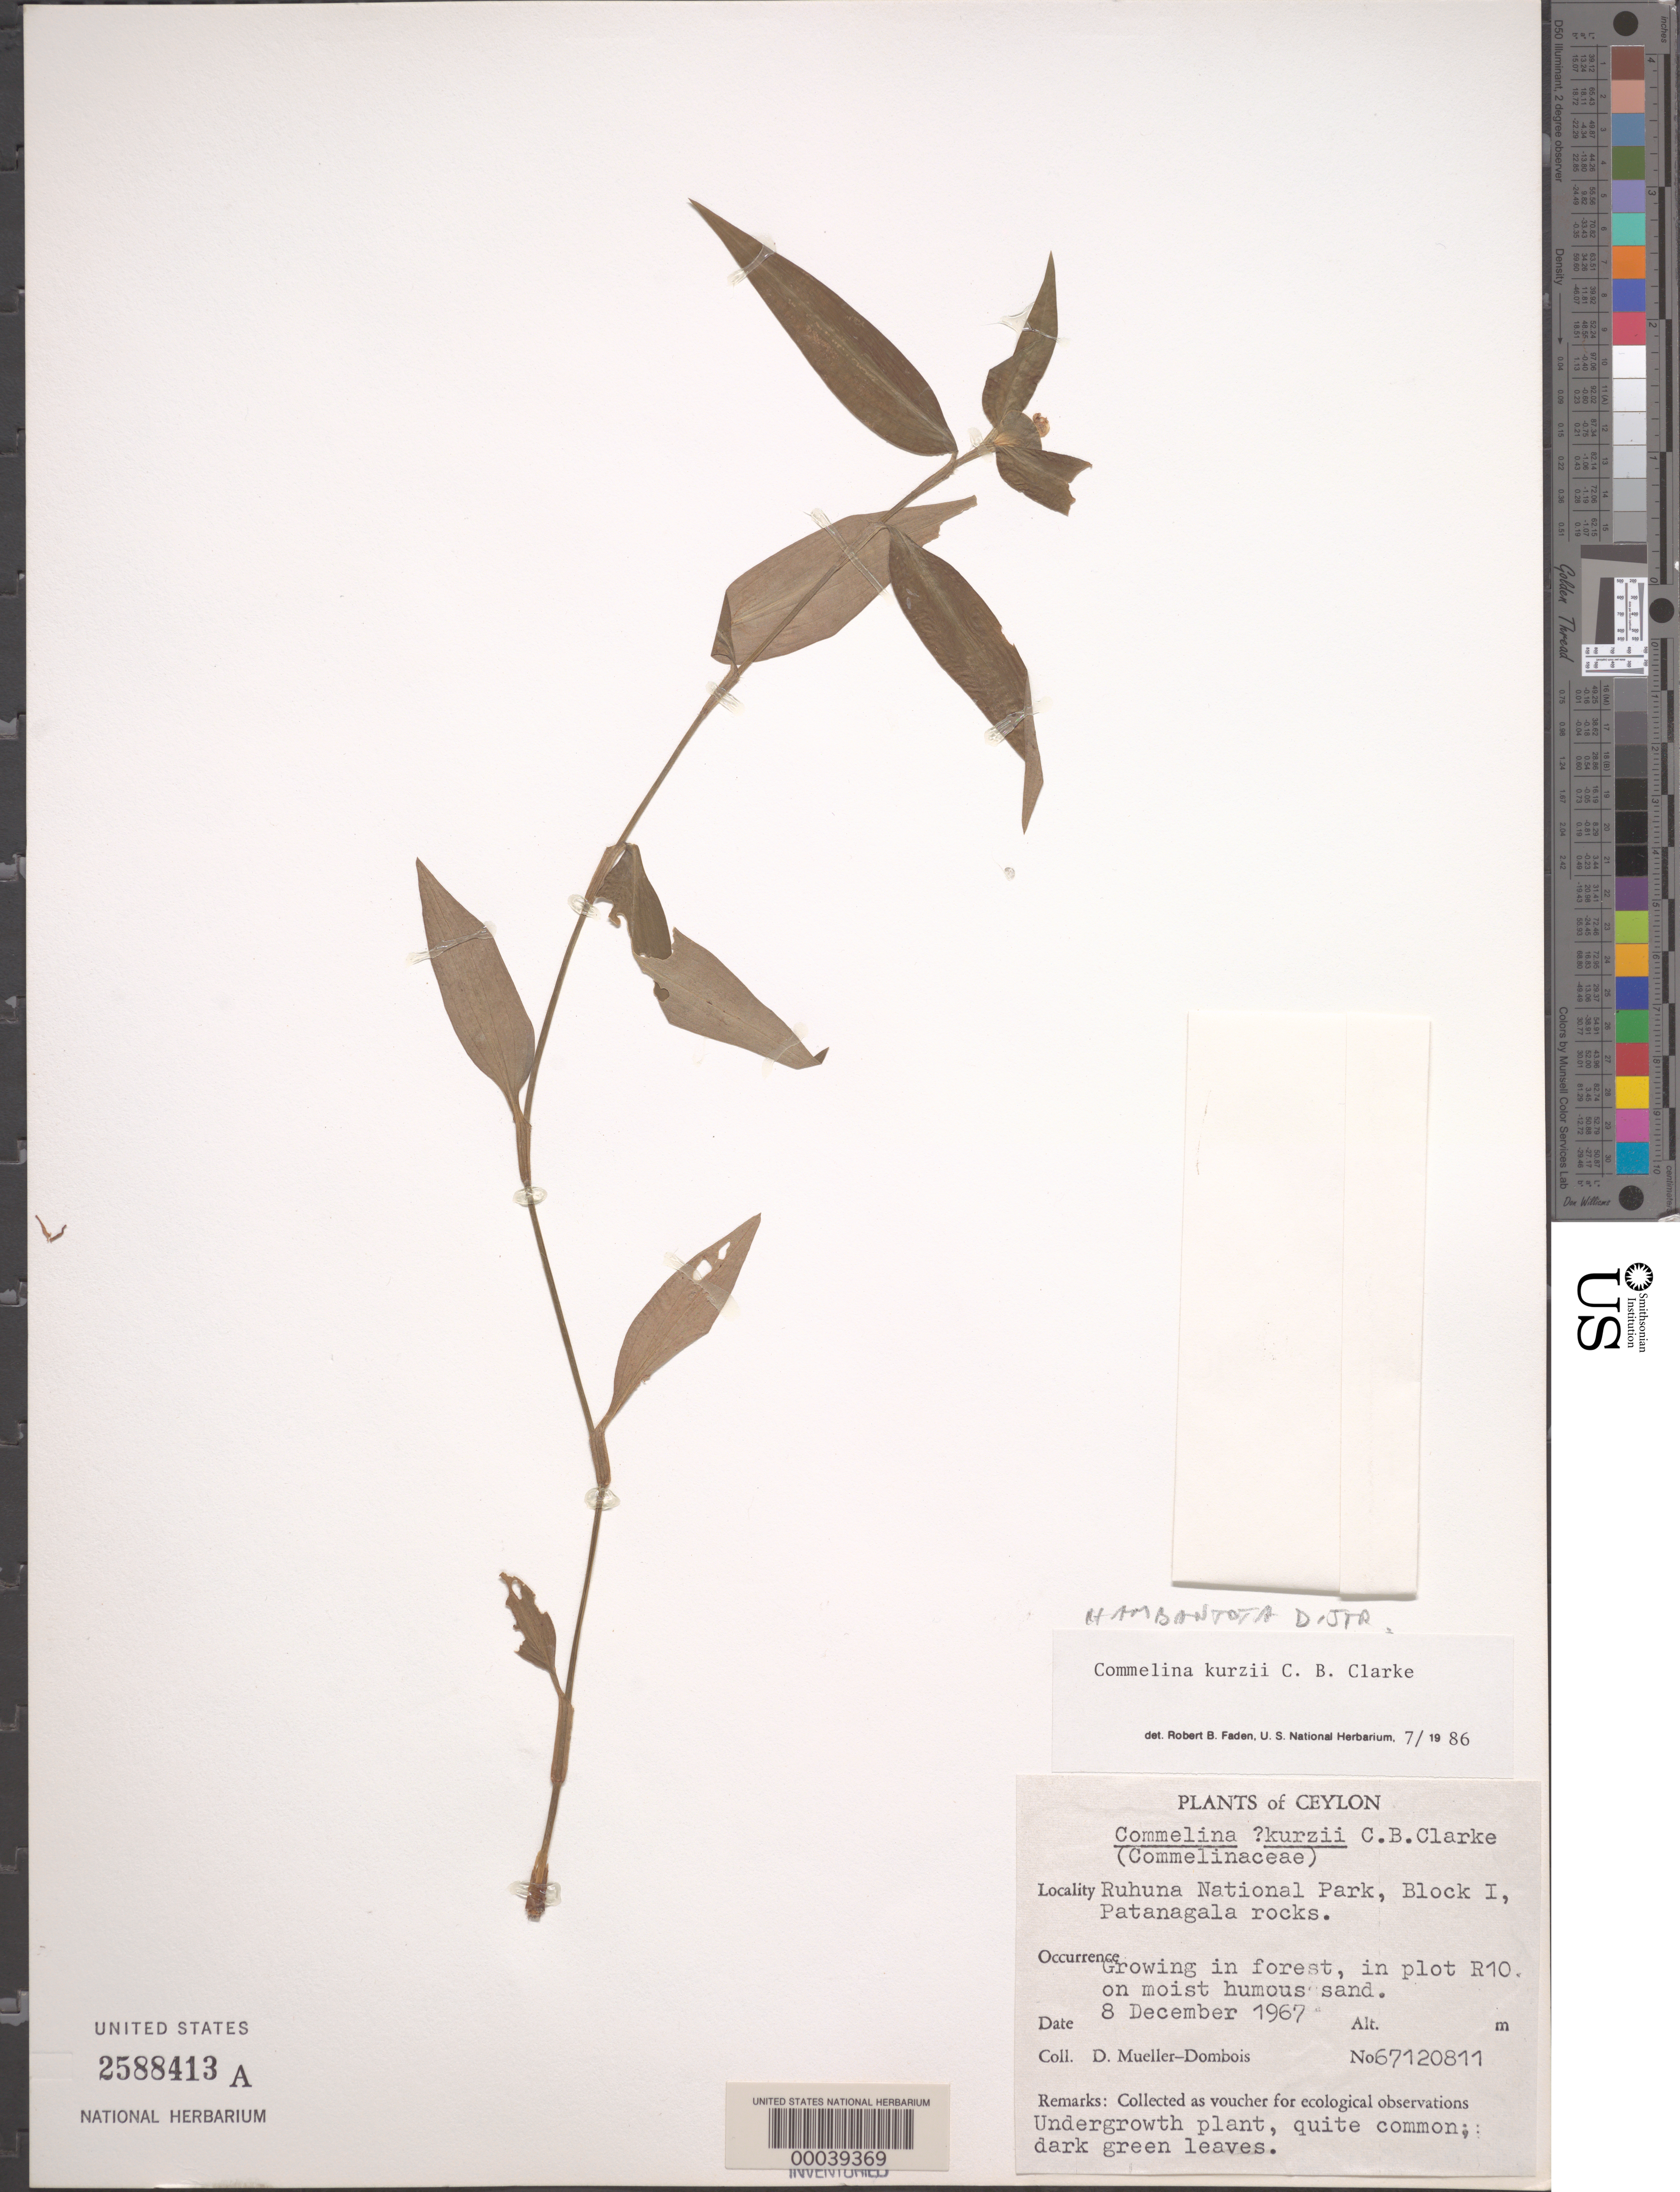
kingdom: Plantae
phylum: Tracheophyta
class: Liliopsida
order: Commelinales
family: Commelinaceae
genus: Commelina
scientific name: Commelina kurzii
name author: C.B. Clarke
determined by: Faden, Robert B., (US), Smithsonian Institution - National Museum of Natural History (UNITED STATES)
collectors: D. Mueller-Dombois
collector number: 67120811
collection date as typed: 08 Dec 1967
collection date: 1967-12-08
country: Sri Lanka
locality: Ruhuna national park, patanagala rocks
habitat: Moist humus sand, forest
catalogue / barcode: US 2588413A